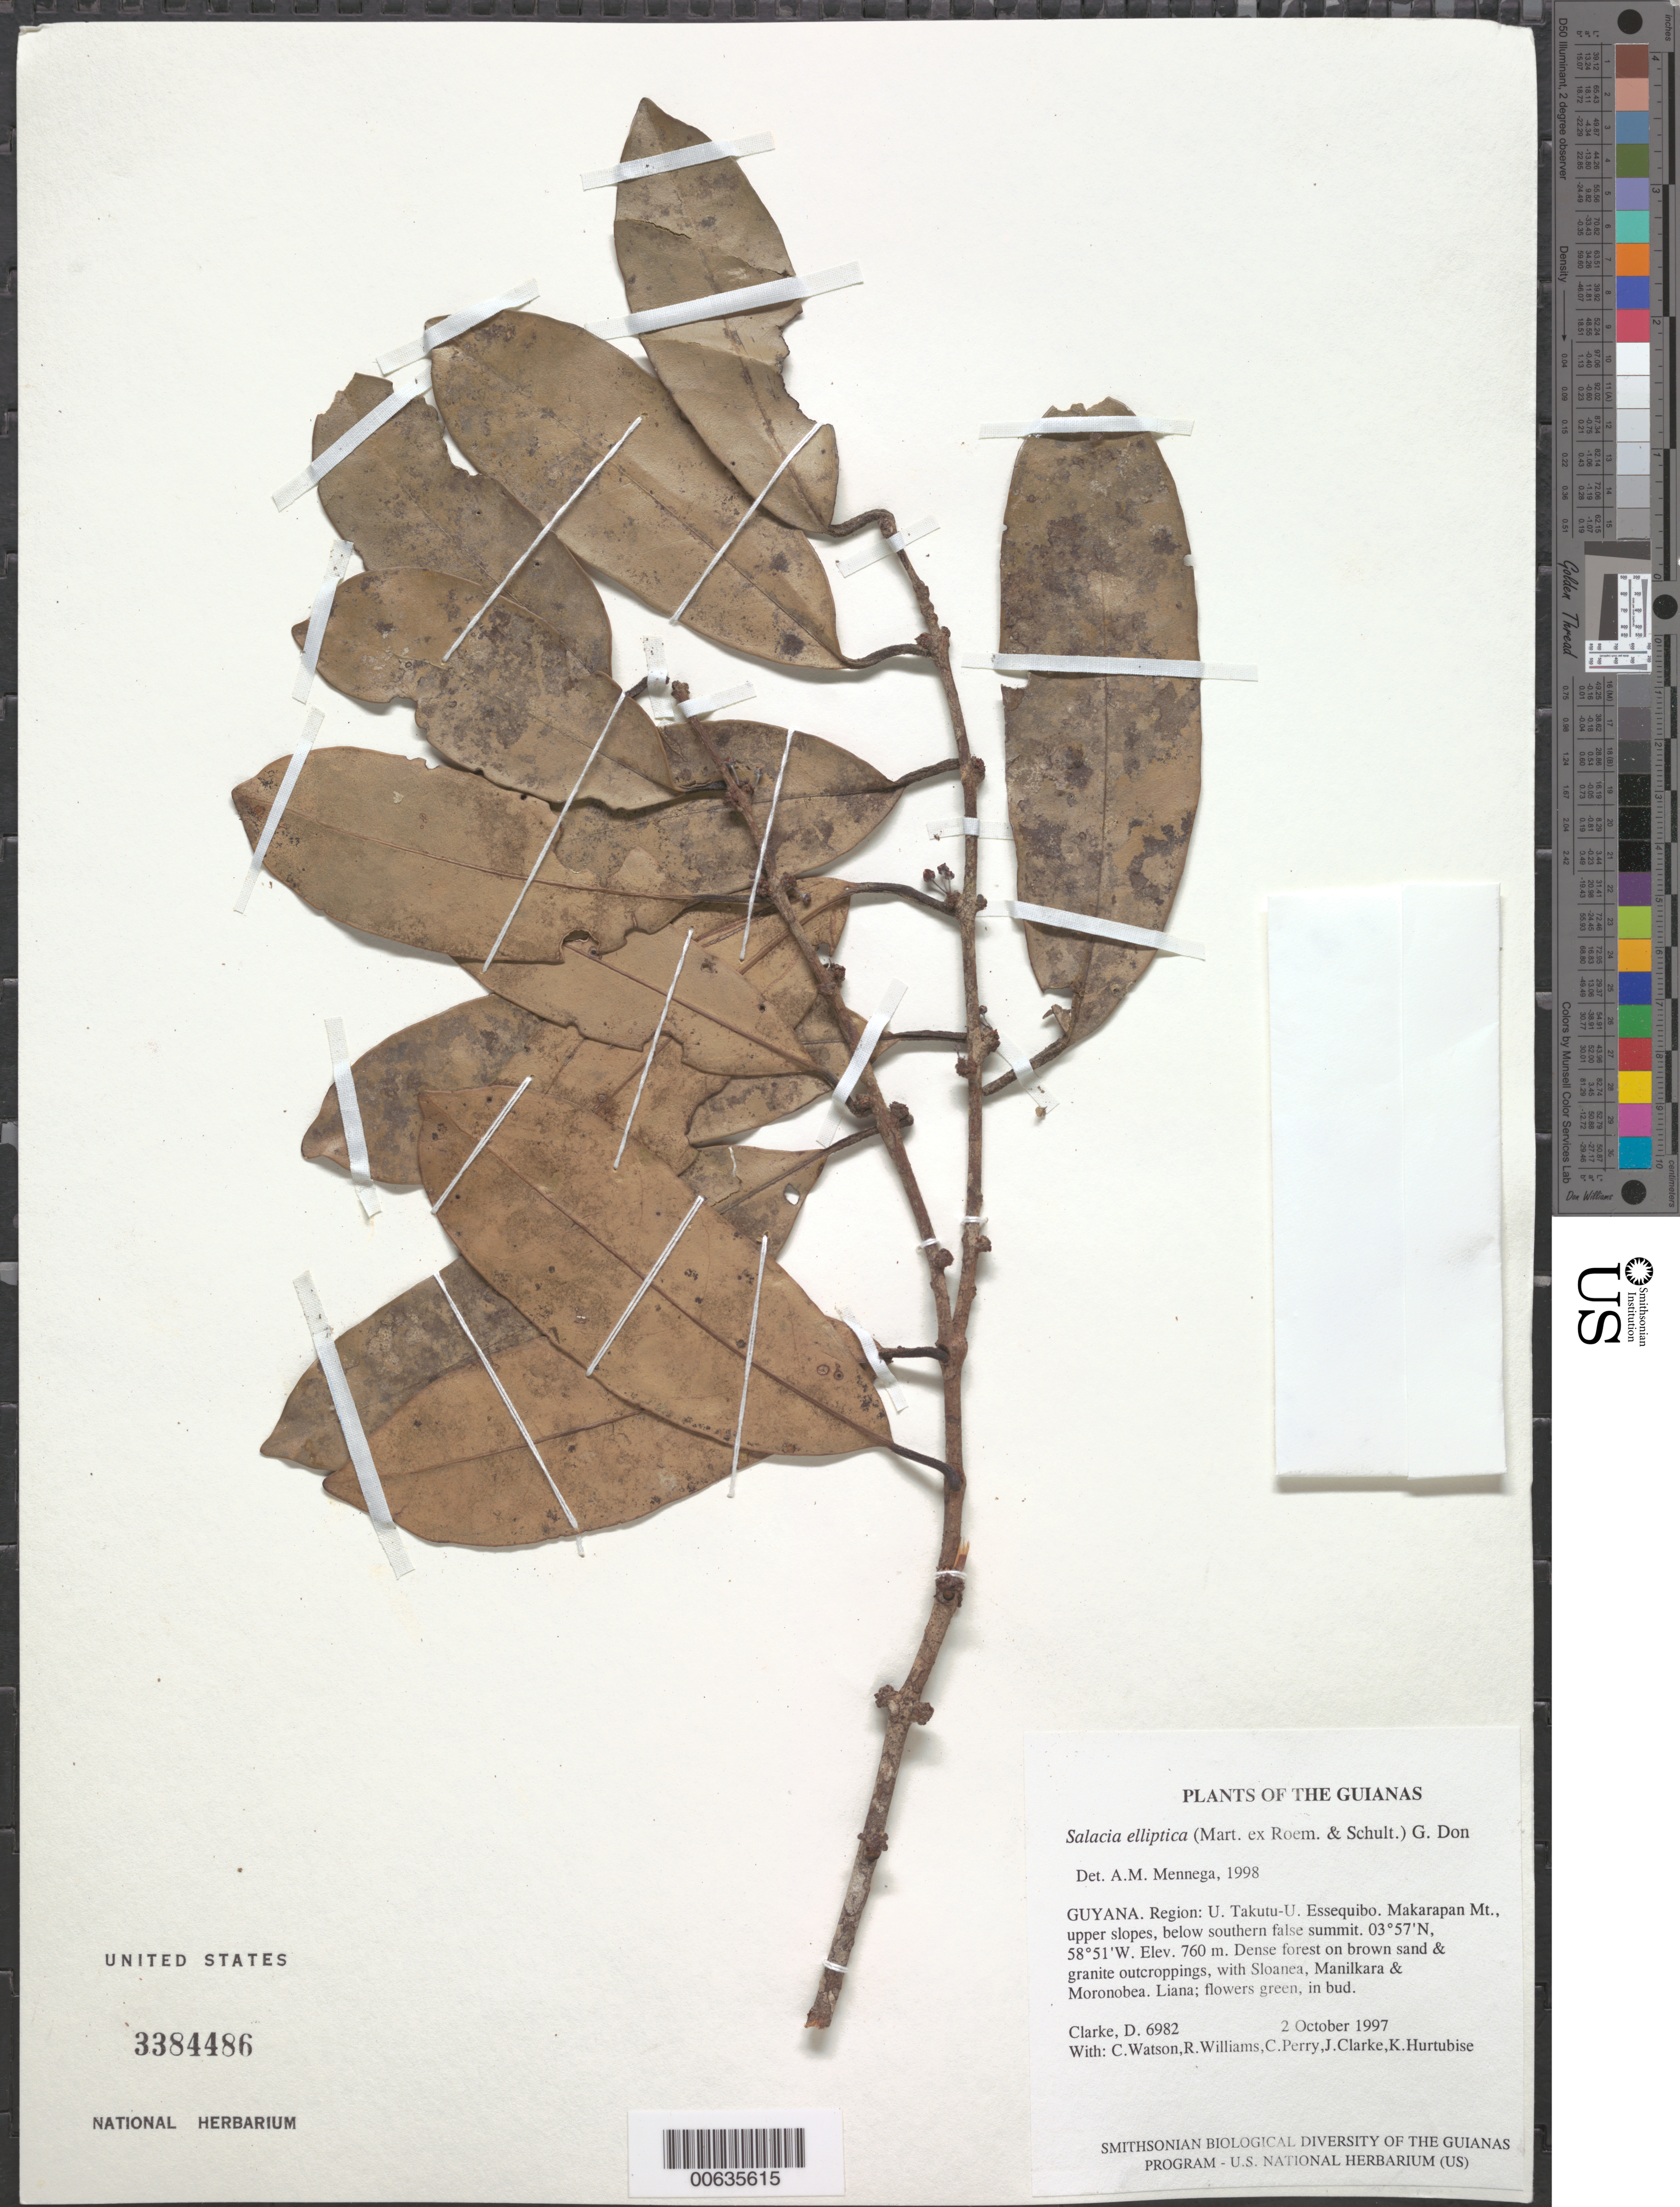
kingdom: Plantae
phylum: Tracheophyta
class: Magnoliopsida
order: Celastrales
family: Celastraceae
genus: Salacia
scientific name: Salacia elliptica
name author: (Mart. ex Schult.) G. Don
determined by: Mennega, A. M. W.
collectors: H. D. Clarke, C. Watson, R. Williams, C. Perry, J. Clarke & K. Hurtubise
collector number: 6982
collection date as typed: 2 October 1997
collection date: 1997-10-02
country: Guyana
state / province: U. Takutu-U. Essequibo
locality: Makarapan Mt., upper slopes, below southern false summit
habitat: Dense forest on brown sand & granite outcroppings, with Sloanea, Manilkara & Moronobea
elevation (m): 760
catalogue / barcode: US 3384486